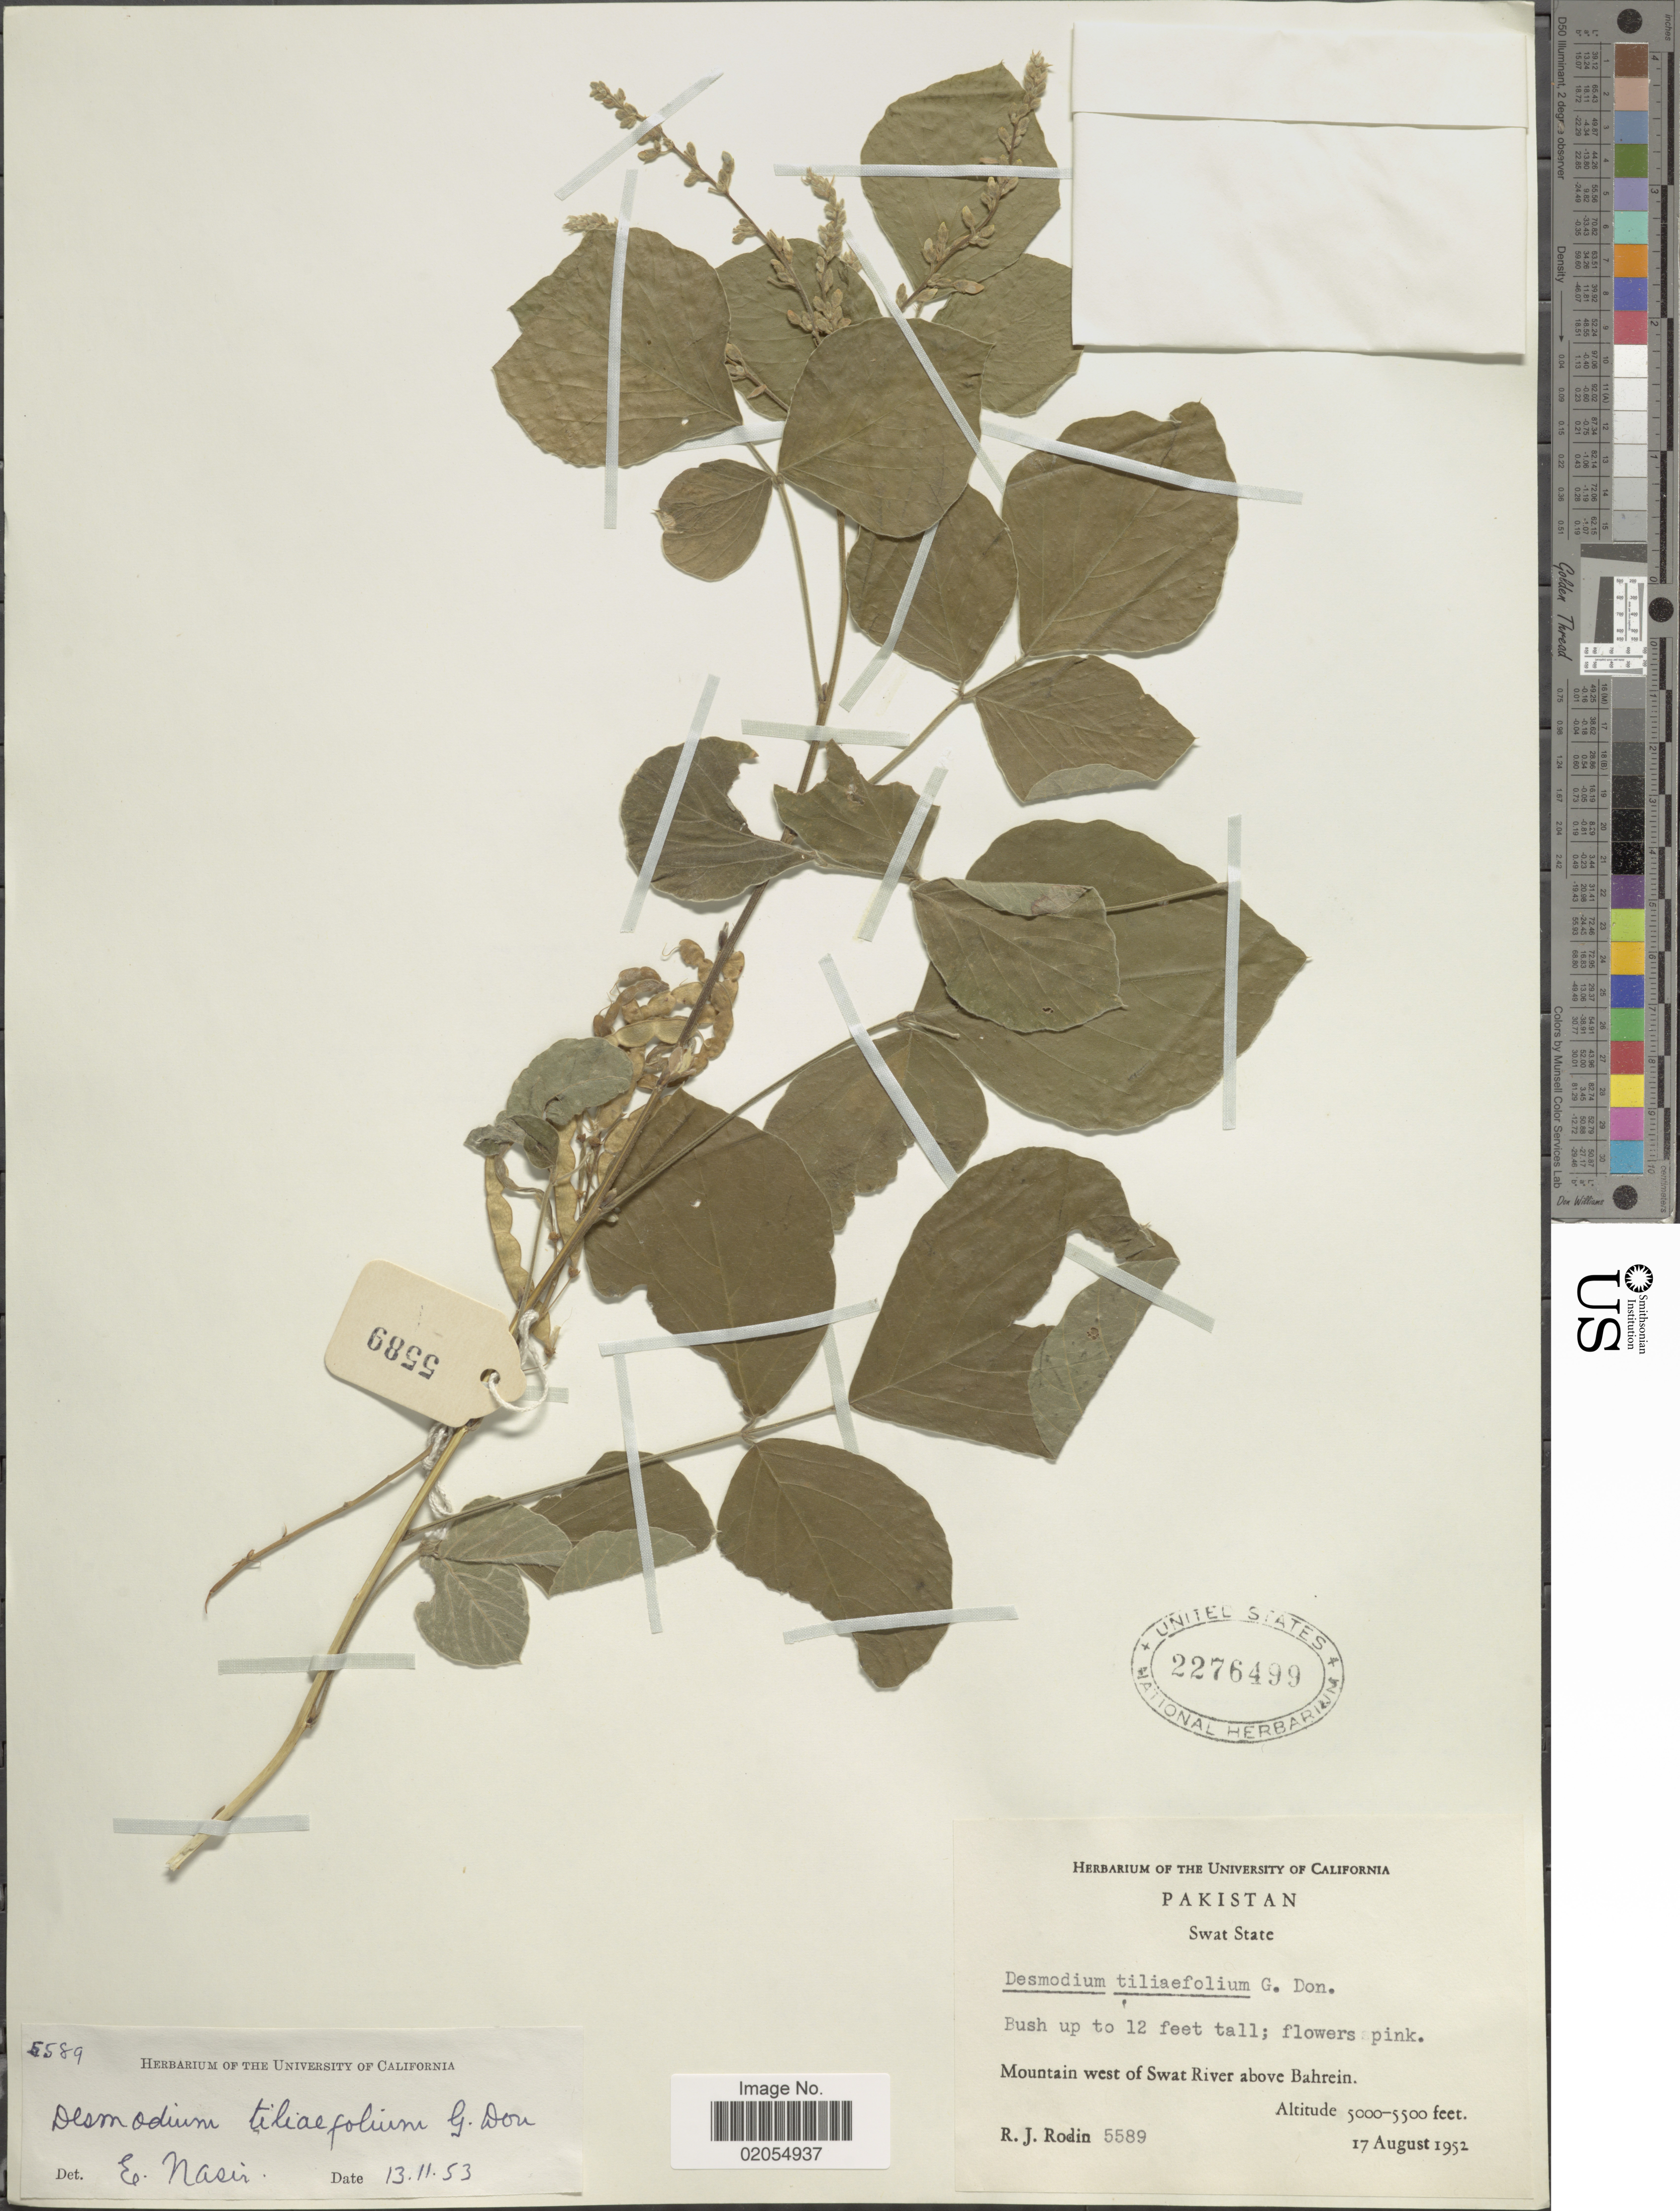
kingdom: Plantae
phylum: Tracheophyta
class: Magnoliopsida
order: Fabales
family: Fabaceae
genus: Sunhangia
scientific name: Sunhangia elegans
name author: (DC.) H. Ohashi & K. Ohashi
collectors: R. J. Rodin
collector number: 5589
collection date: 1952-08-17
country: Pakistan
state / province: Khyber Pakhtunkhwa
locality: Swat State, Mountain west of Swat River above Bahrein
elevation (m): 1524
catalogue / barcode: US 2276499